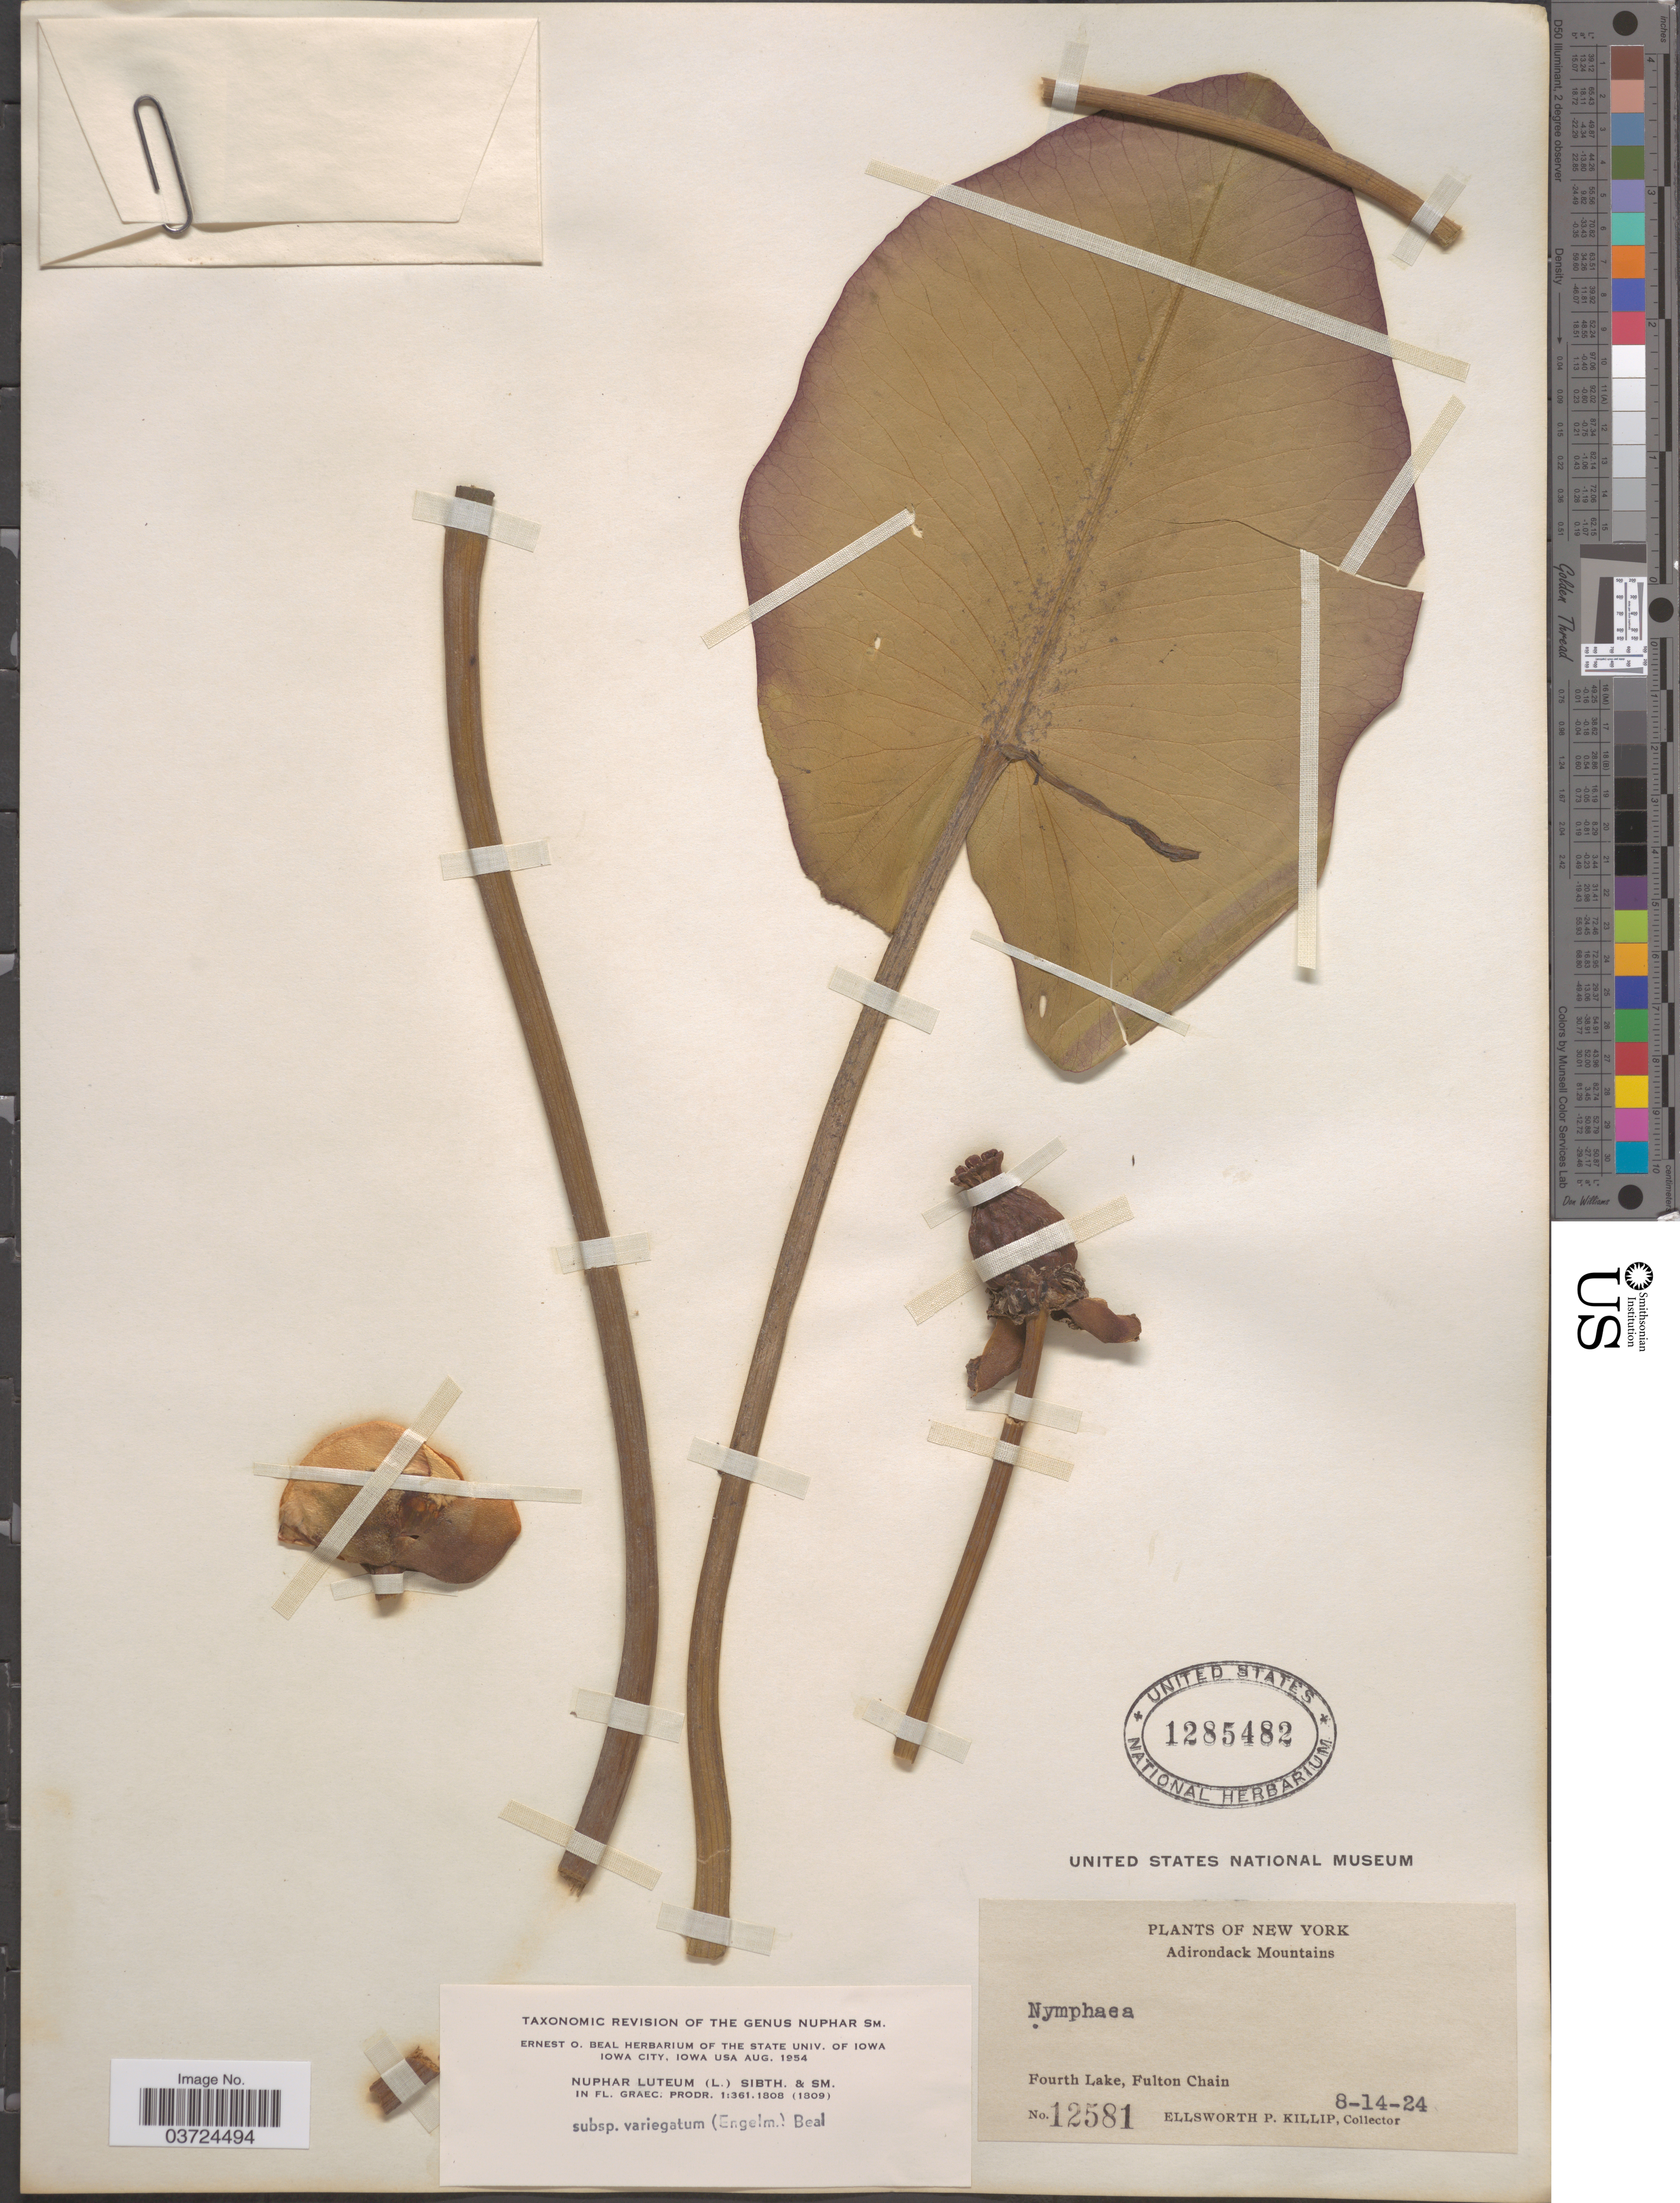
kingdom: Plantae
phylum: Tracheophyta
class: Magnoliopsida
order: Nymphaeales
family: Nymphaeaceae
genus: Nuphar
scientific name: Nuphar lutea subsp. variegata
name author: (Engelm. ex Durand) E.O. Beal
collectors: E. P. Killip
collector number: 12581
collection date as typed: Transcribed d/m/y: 14/8/24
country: United States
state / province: New York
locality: Adirondack Mountains. Fourth Lake, Fulton Chain.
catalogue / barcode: US 1285482